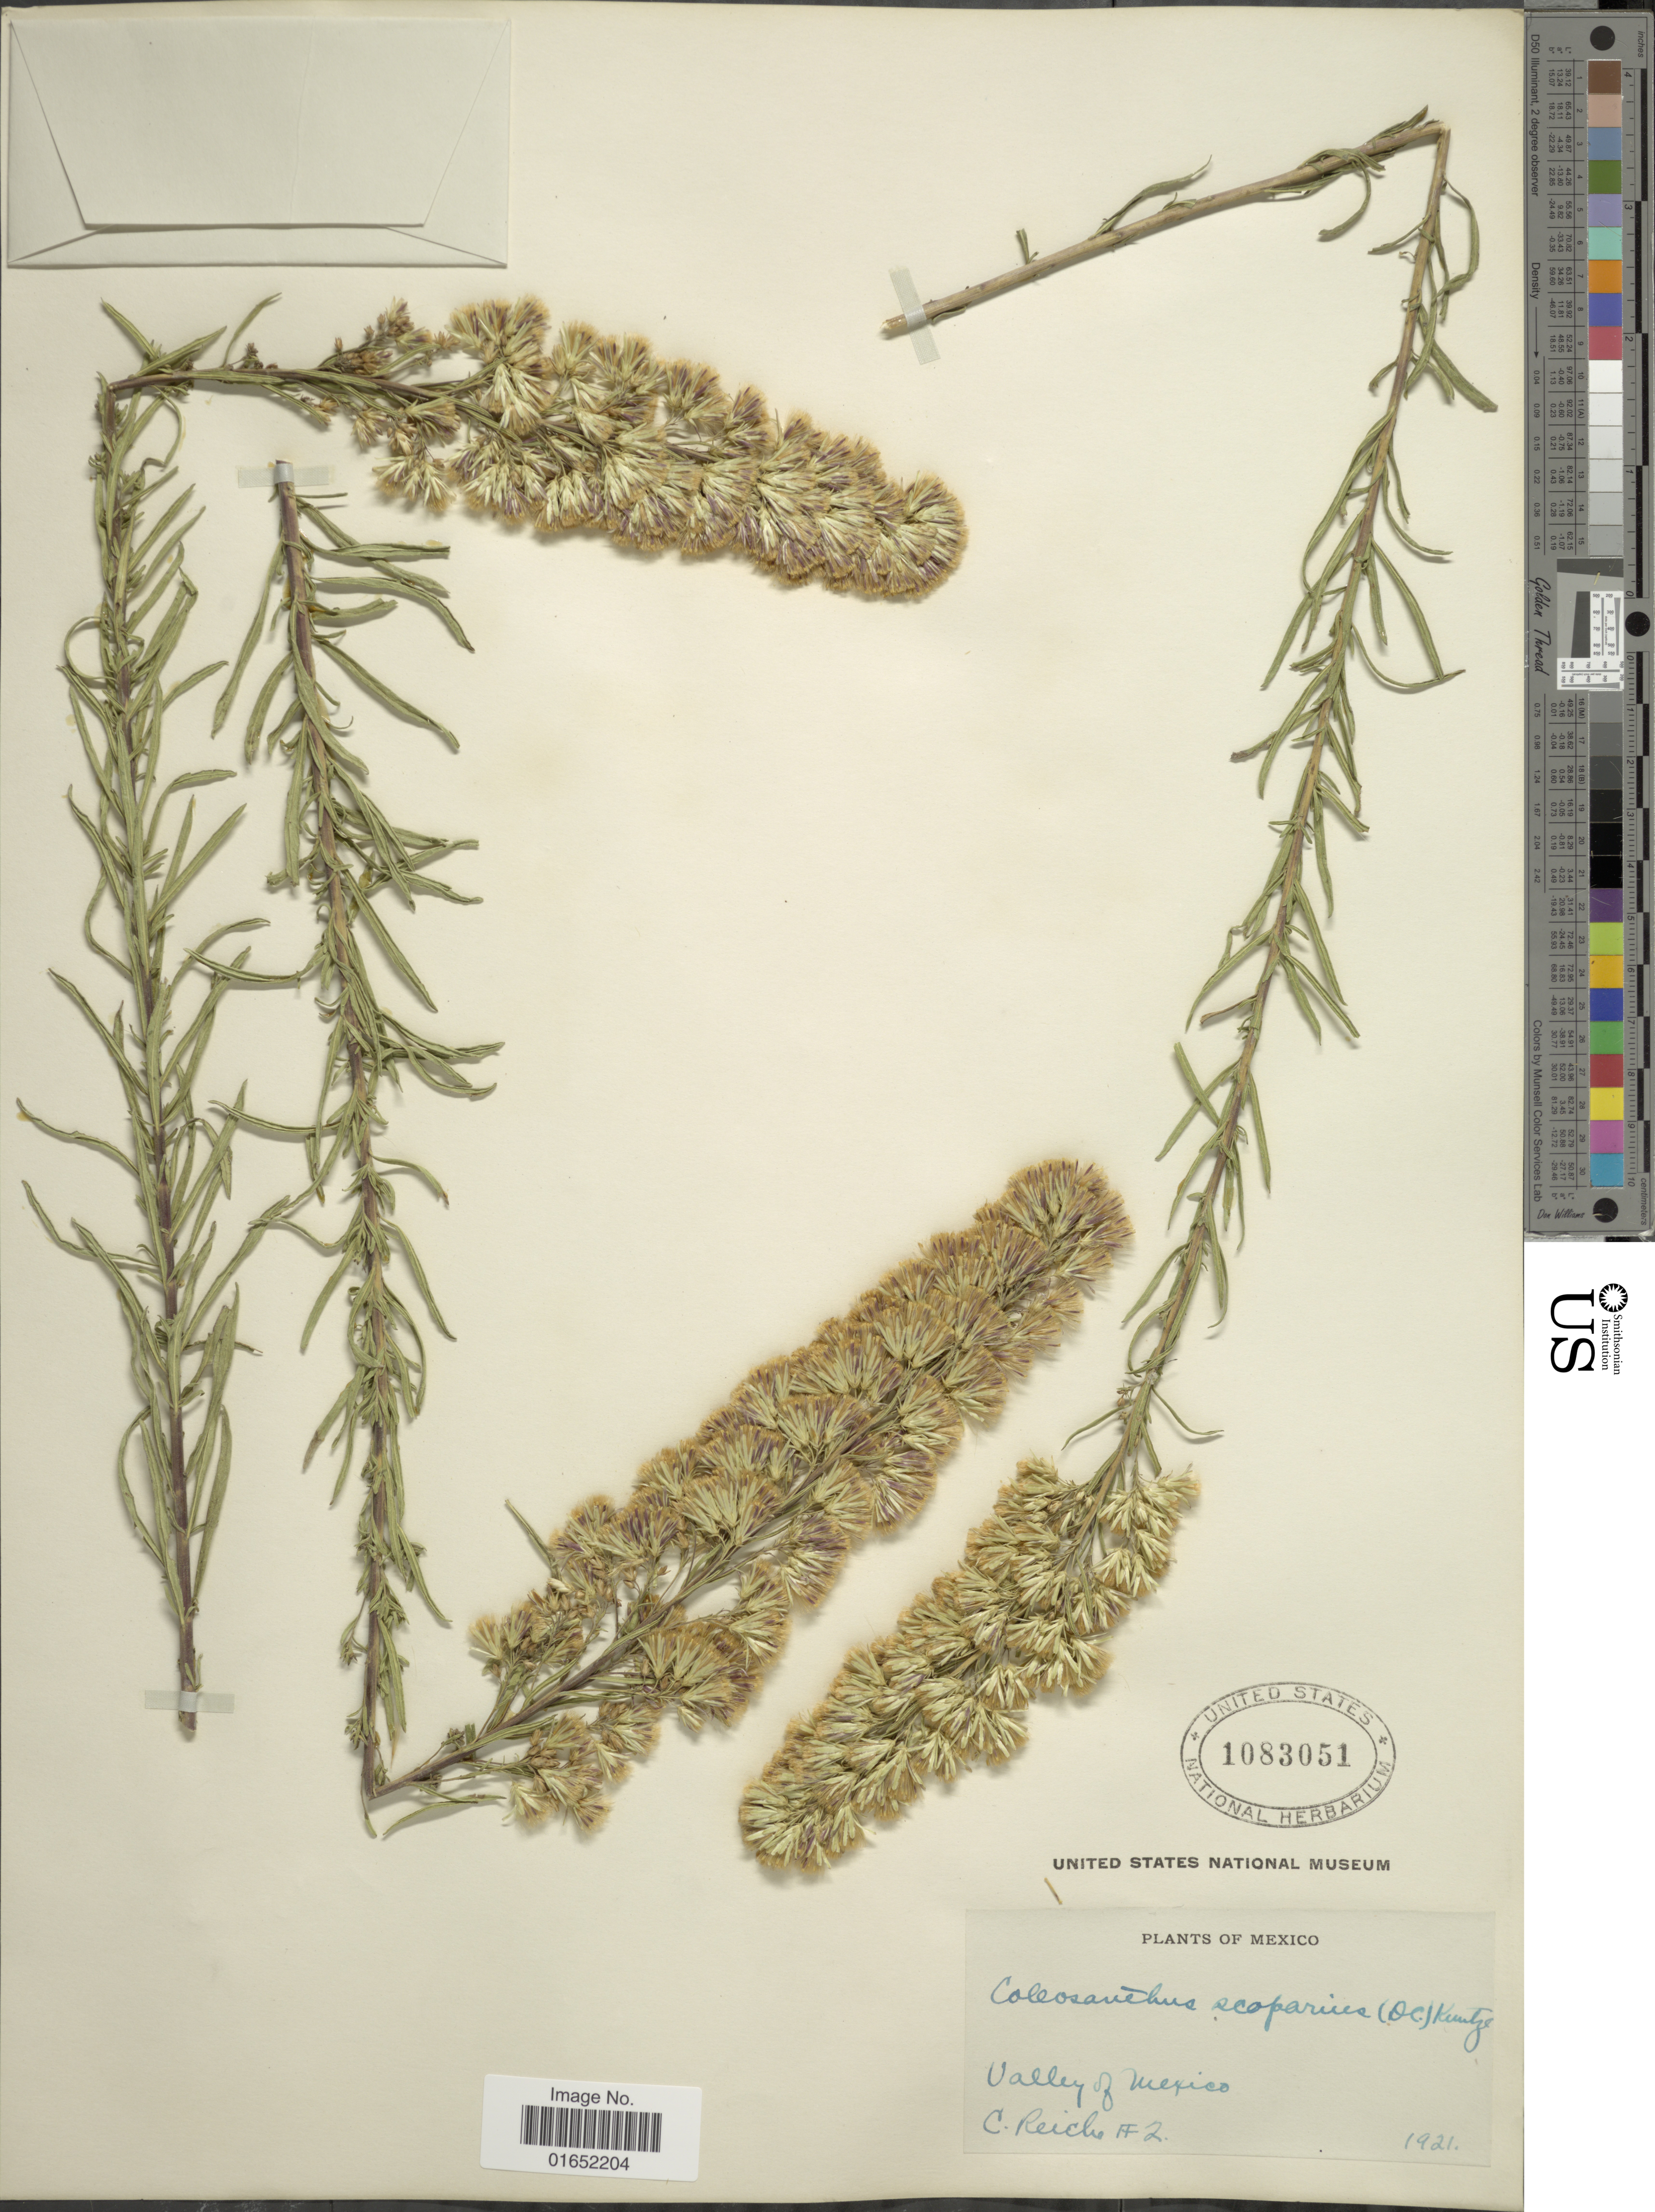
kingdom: Plantae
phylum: Tracheophyta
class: Magnoliopsida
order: Asterales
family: Asteraceae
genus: Brickellia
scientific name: Brickellia scoparia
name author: (DC.) A. Gray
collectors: Reiche, C.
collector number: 2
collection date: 1921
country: Mexico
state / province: México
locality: Valley of Mexico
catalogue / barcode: US 1083051